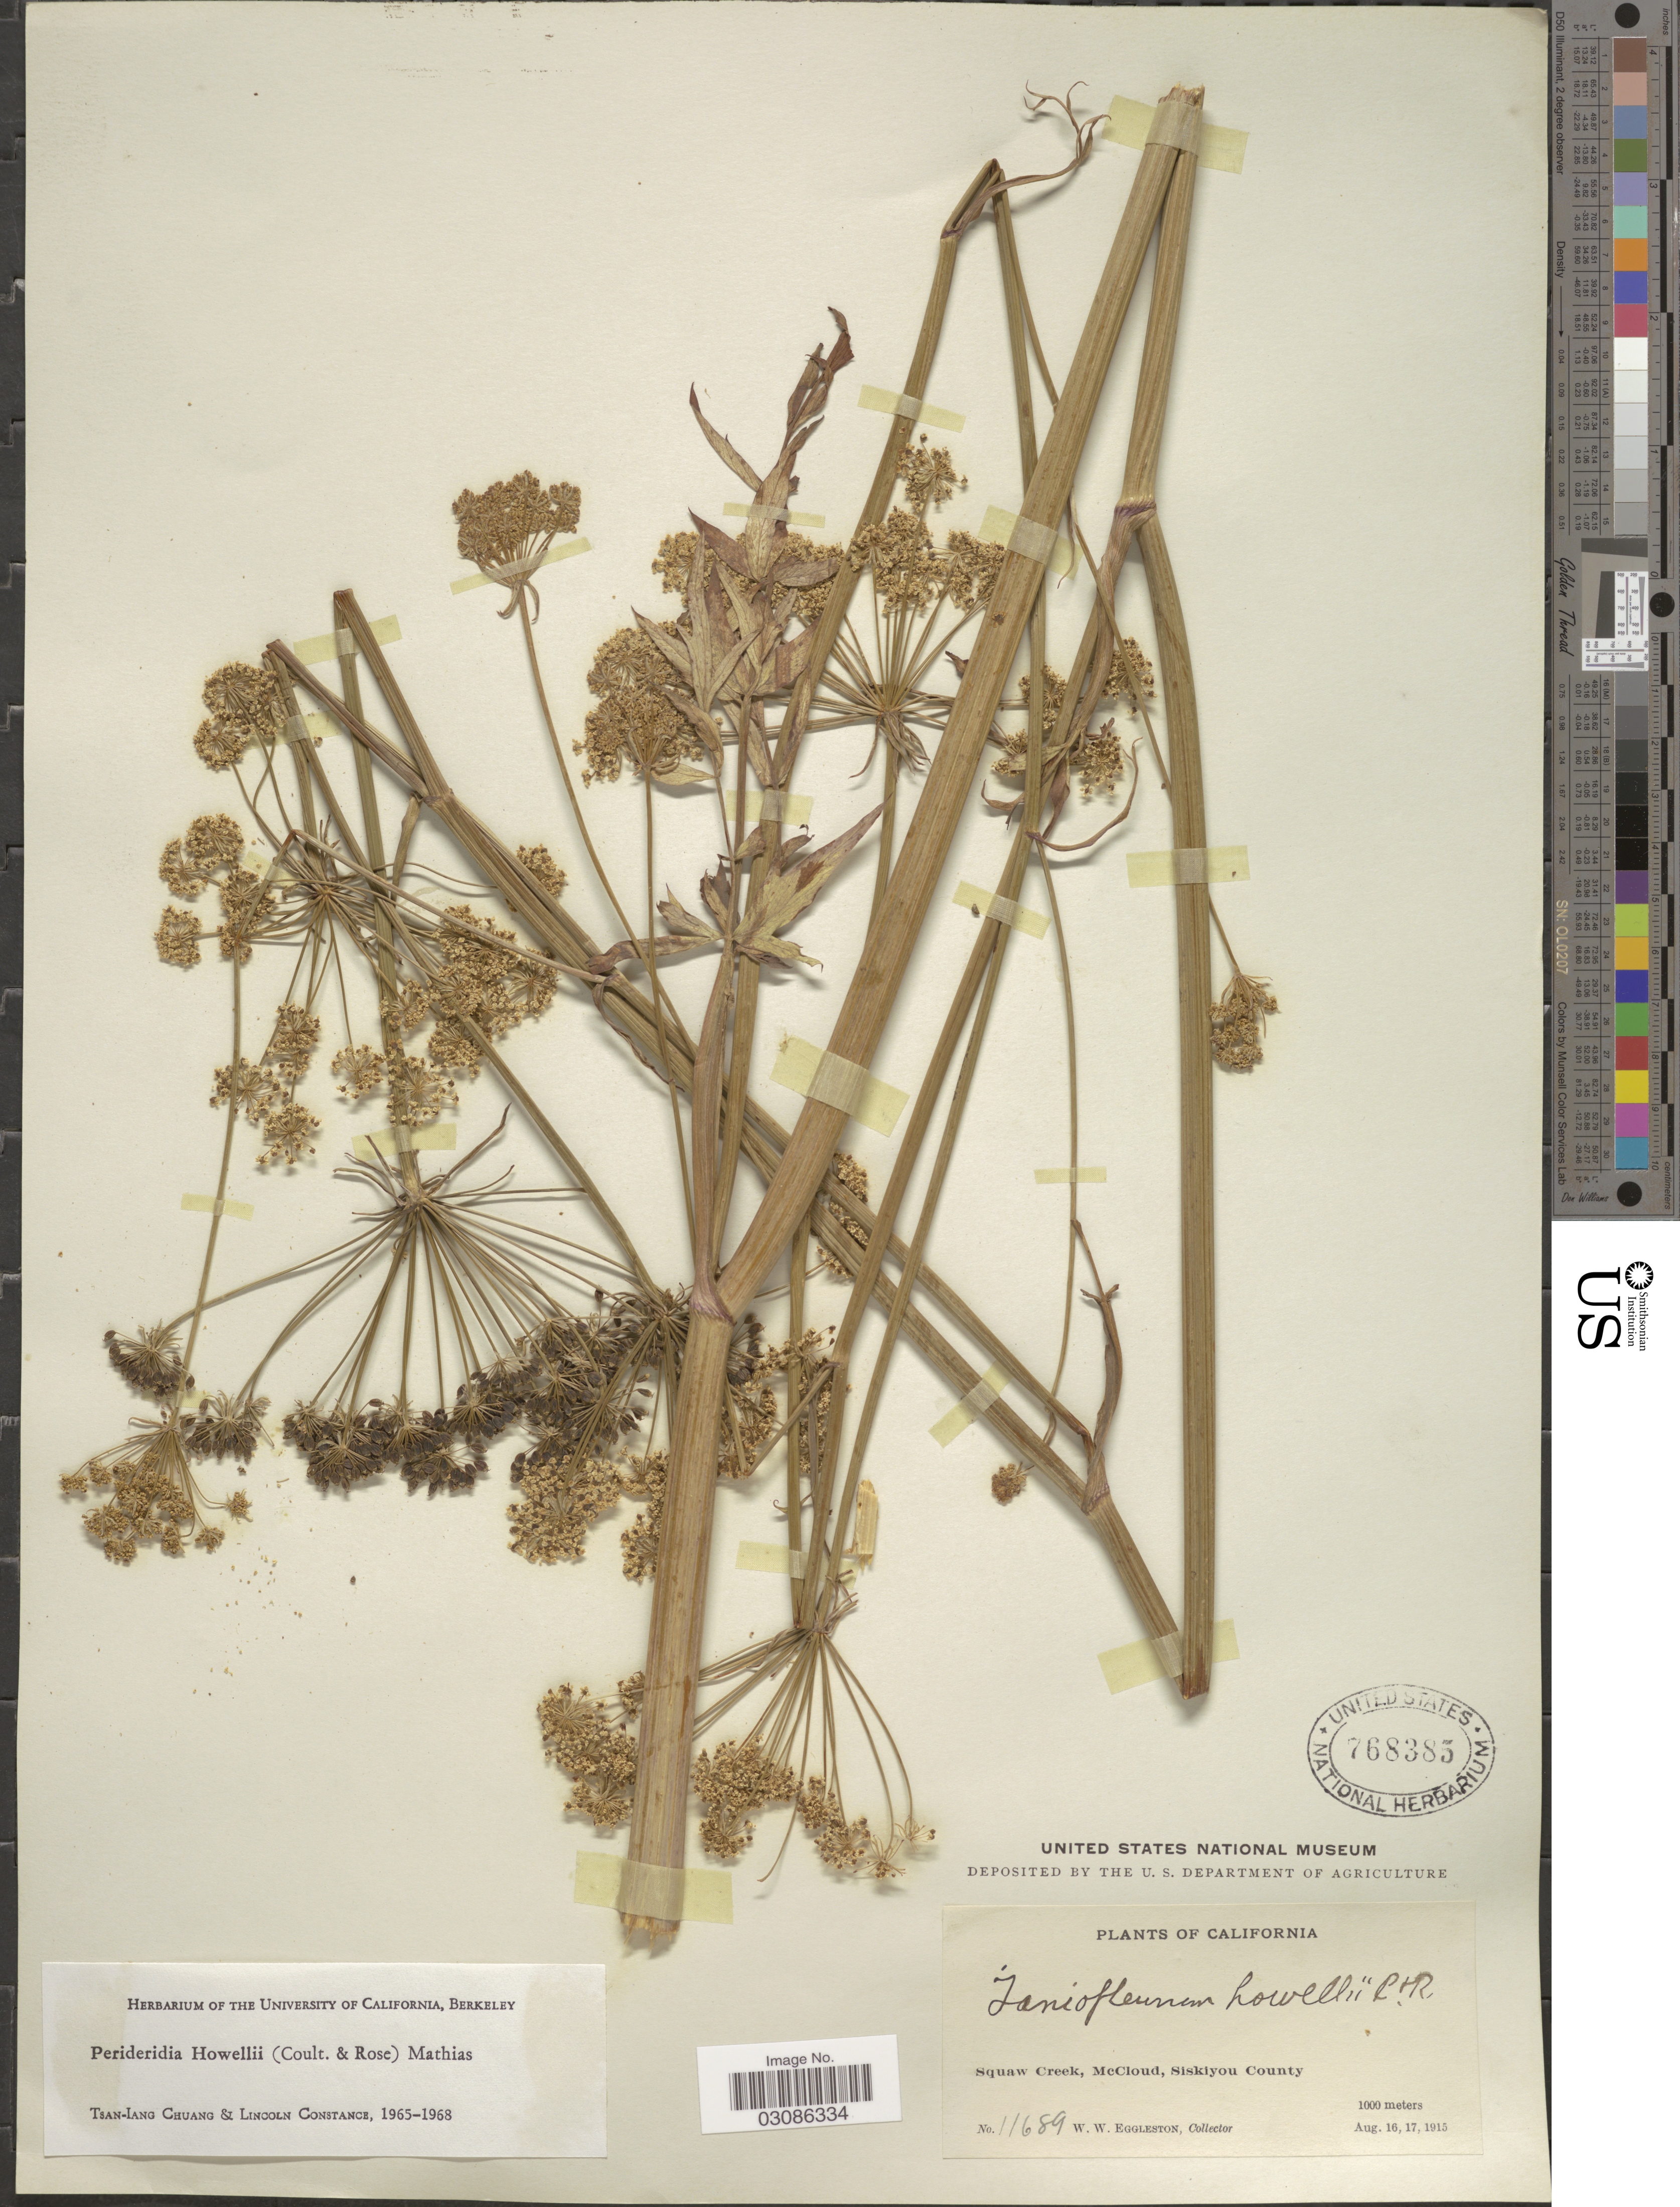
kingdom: Plantae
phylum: Tracheophyta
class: Magnoliopsida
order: Apiales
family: Apiaceae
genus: Perideridia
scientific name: Perideridia howellii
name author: (J.M. Coult. & Rose) Mathias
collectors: W. W. Eggleston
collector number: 11689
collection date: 1915-08-16/1915-08-17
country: United States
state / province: California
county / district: Siskiyou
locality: Squaw Creek, McCloud, Siskiyou County.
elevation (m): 1000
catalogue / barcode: US 768385